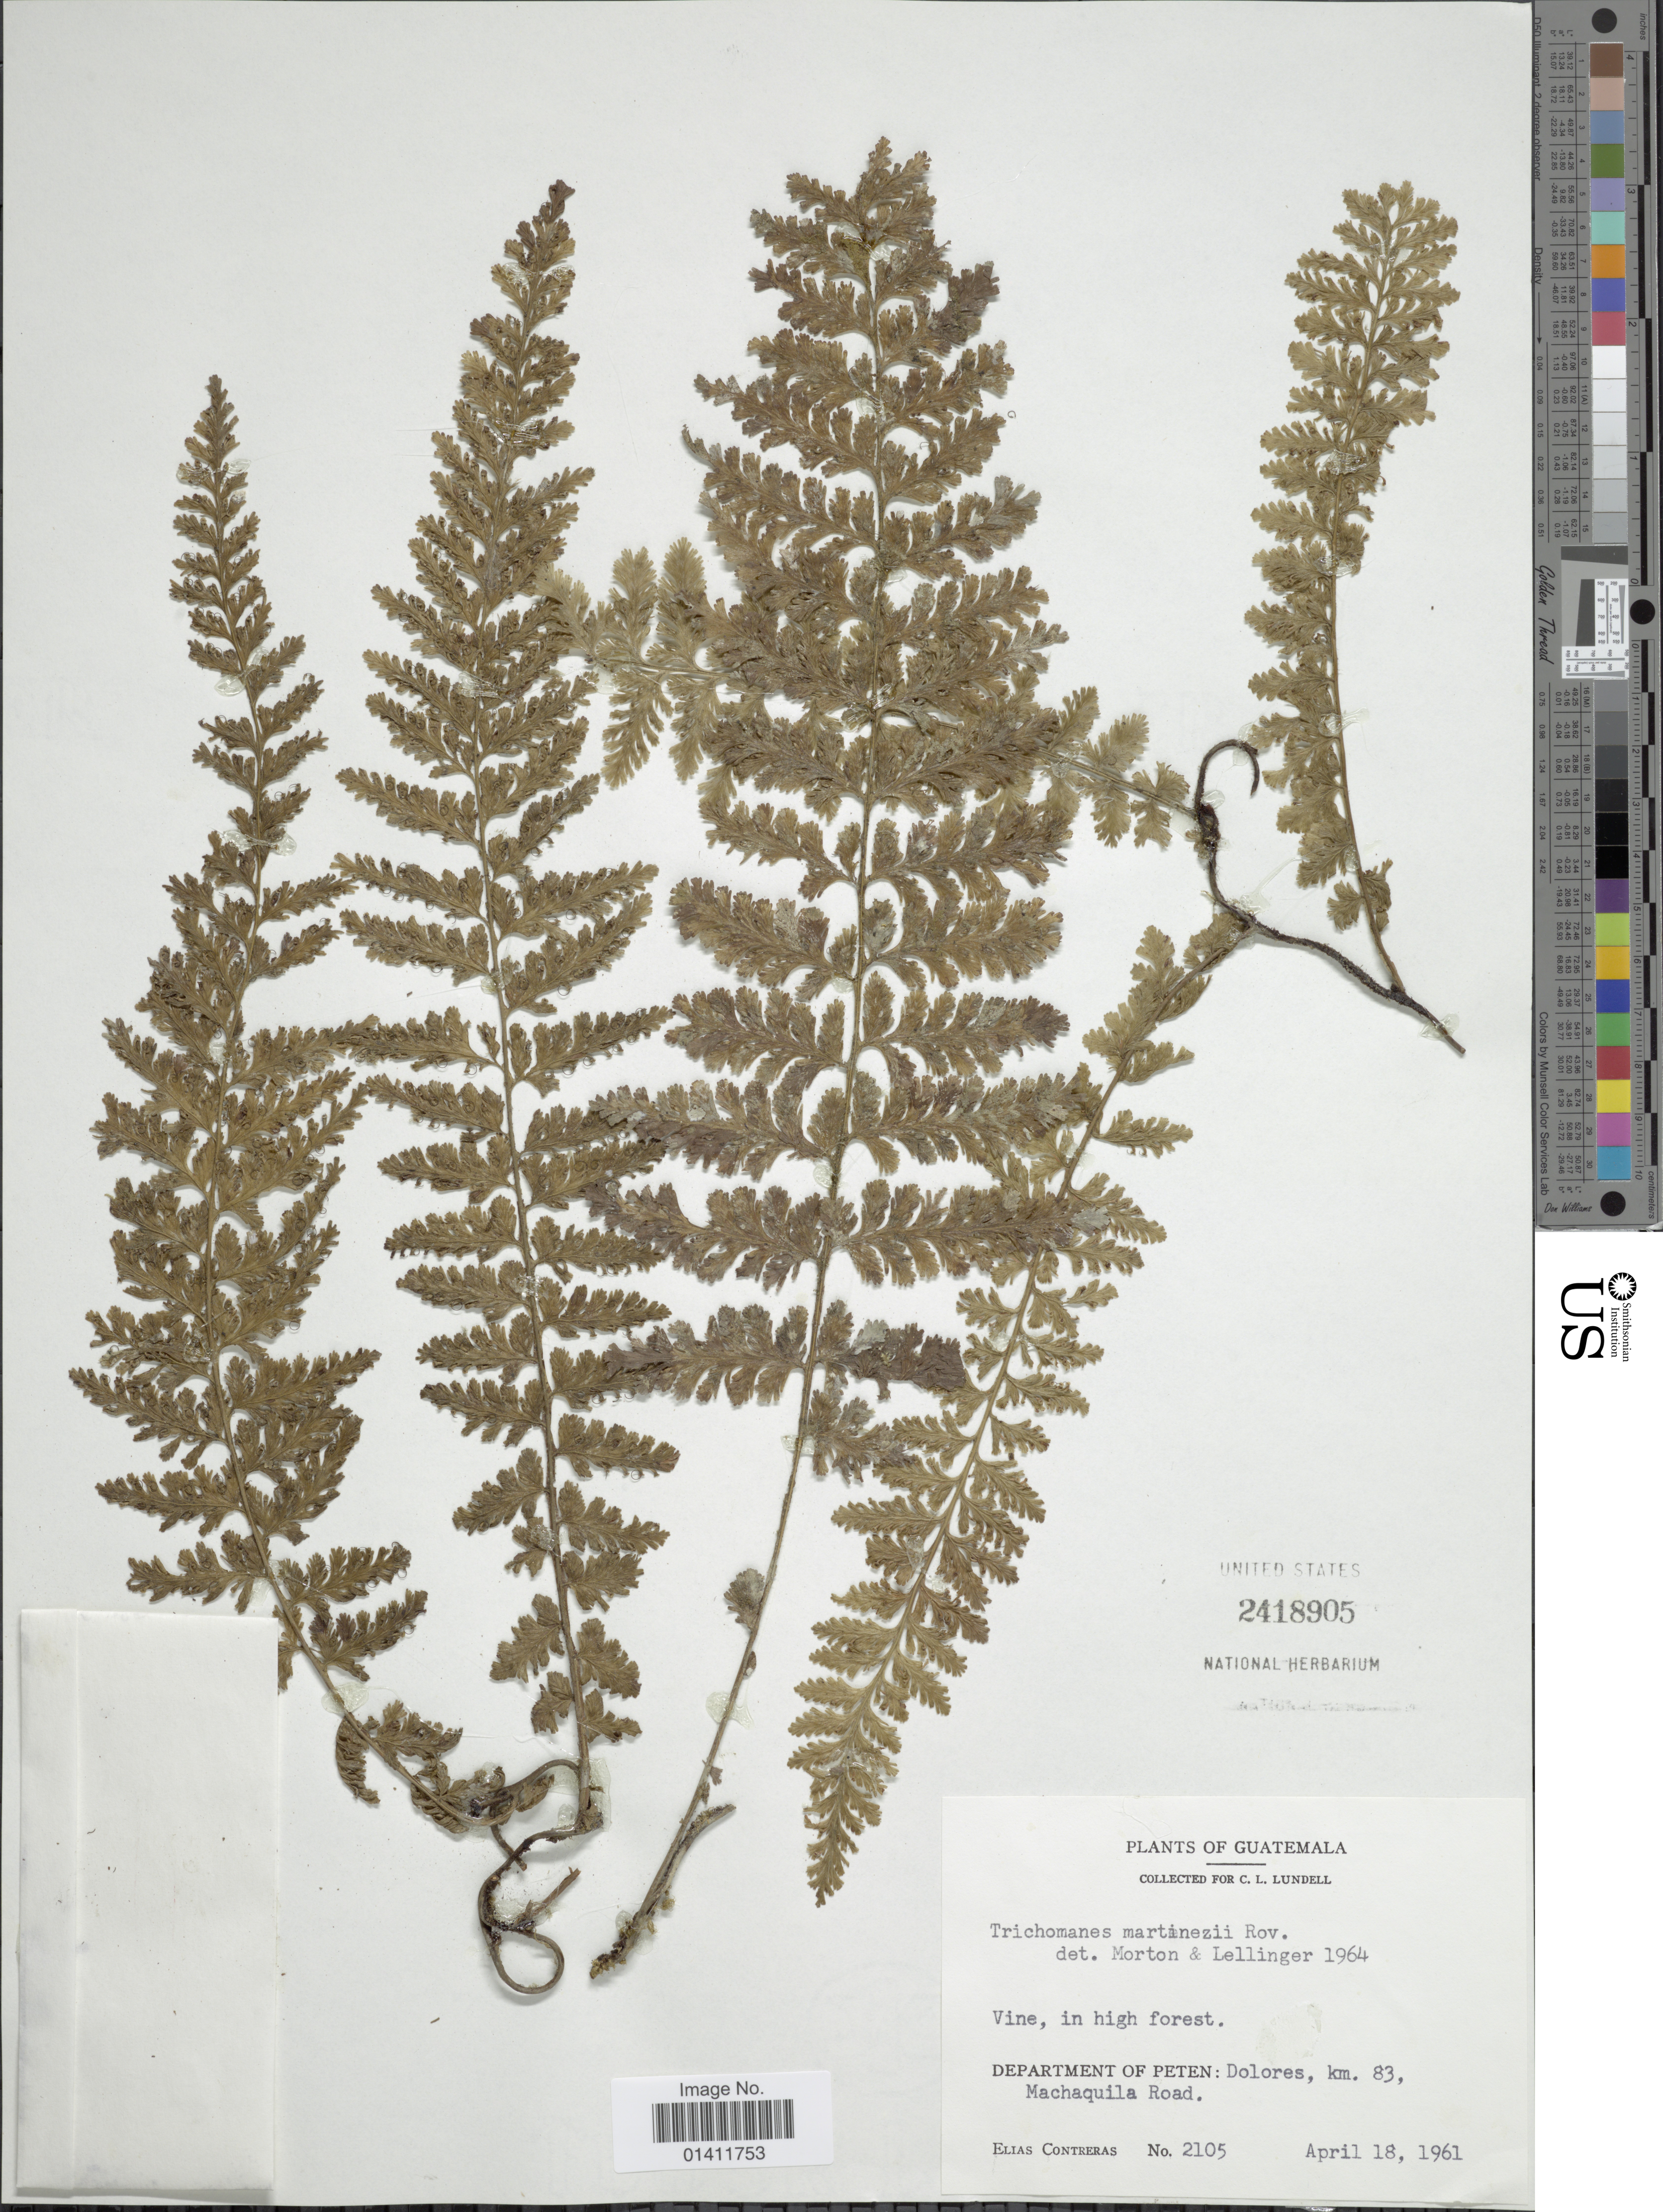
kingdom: Plantae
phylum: Tracheophyta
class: Polypodiopsida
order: Hymenophyllales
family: Hymenophyllaceae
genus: Vandenboschia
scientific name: Vandenboschia collariata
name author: (Bosch) Ebihara & K. Iwats.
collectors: E. Contreras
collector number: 2105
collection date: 1961-04-18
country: Guatemala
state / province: El Petén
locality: Department of Peten: Dolores, km. 83, Machaquila Road.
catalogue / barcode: US 2418905